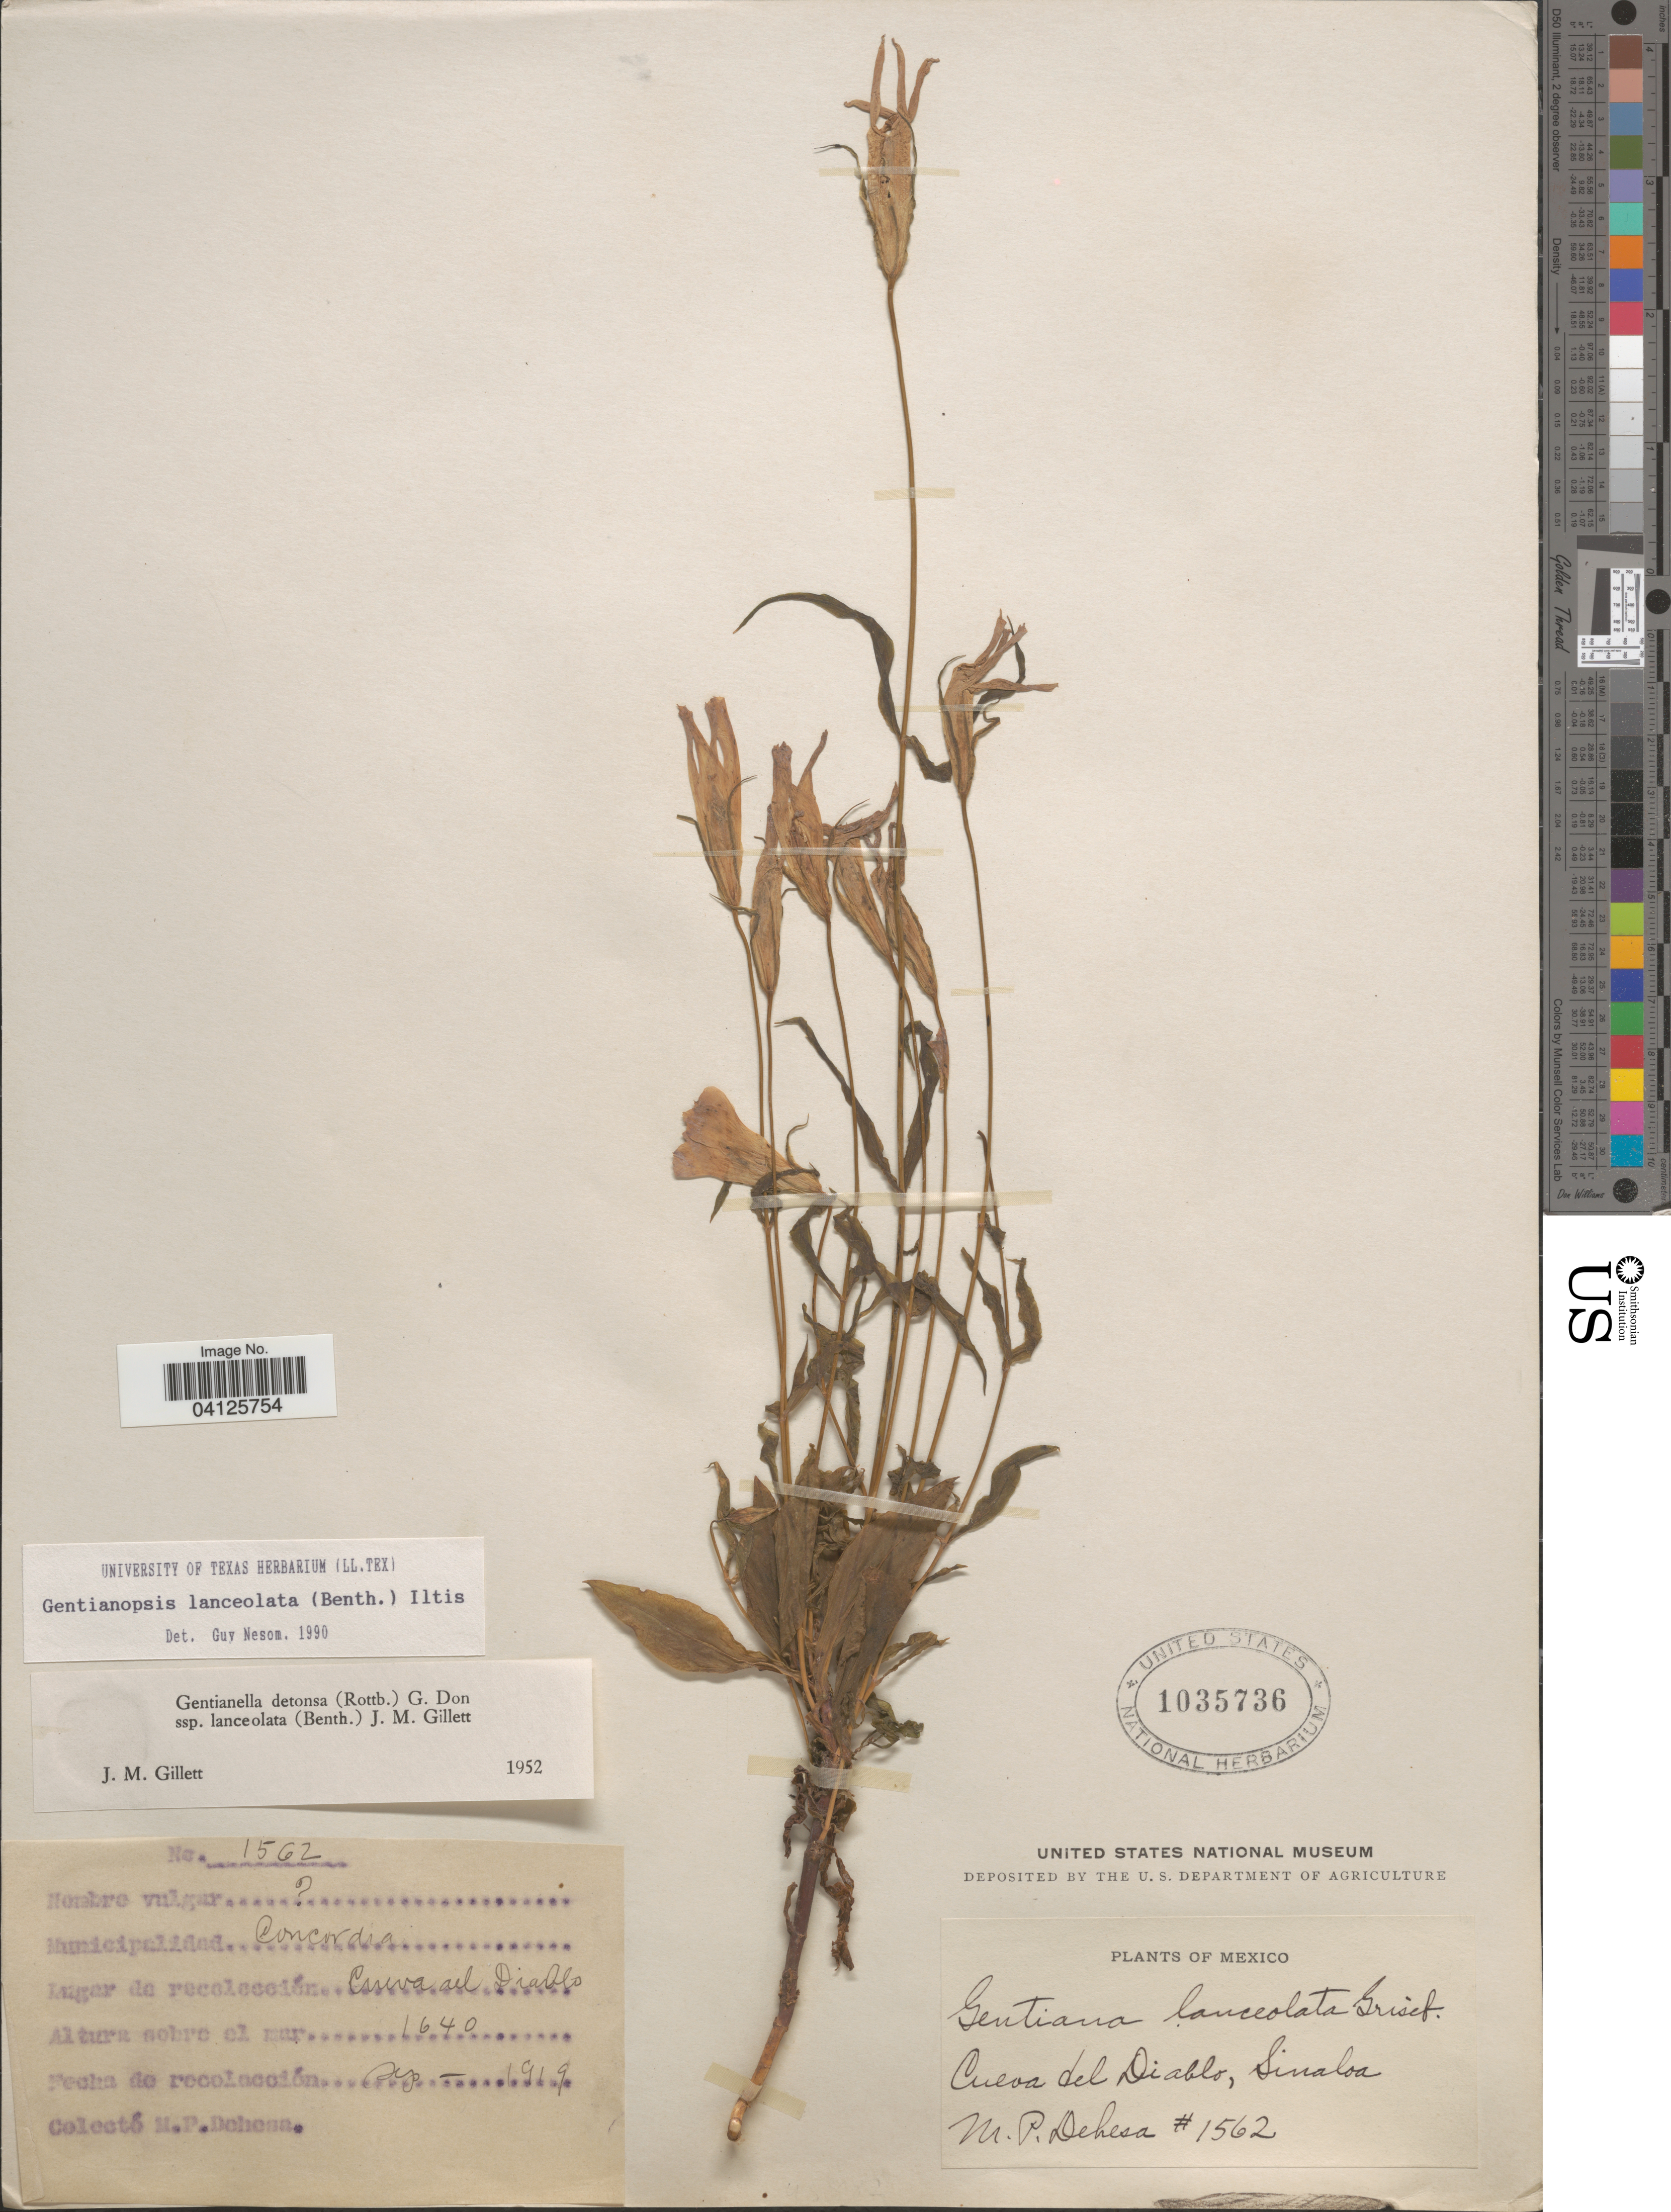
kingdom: Plantae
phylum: Tracheophyta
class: Magnoliopsida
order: Gentianales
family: Gentianaceae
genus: Gentianopsis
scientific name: Gentianopsis lanceolata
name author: (Benth.) Iltis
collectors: M. Dehesa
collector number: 1562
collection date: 1919-09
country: Mexico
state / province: Sinaloa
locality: Cueva del Diablo.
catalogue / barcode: US 1035736